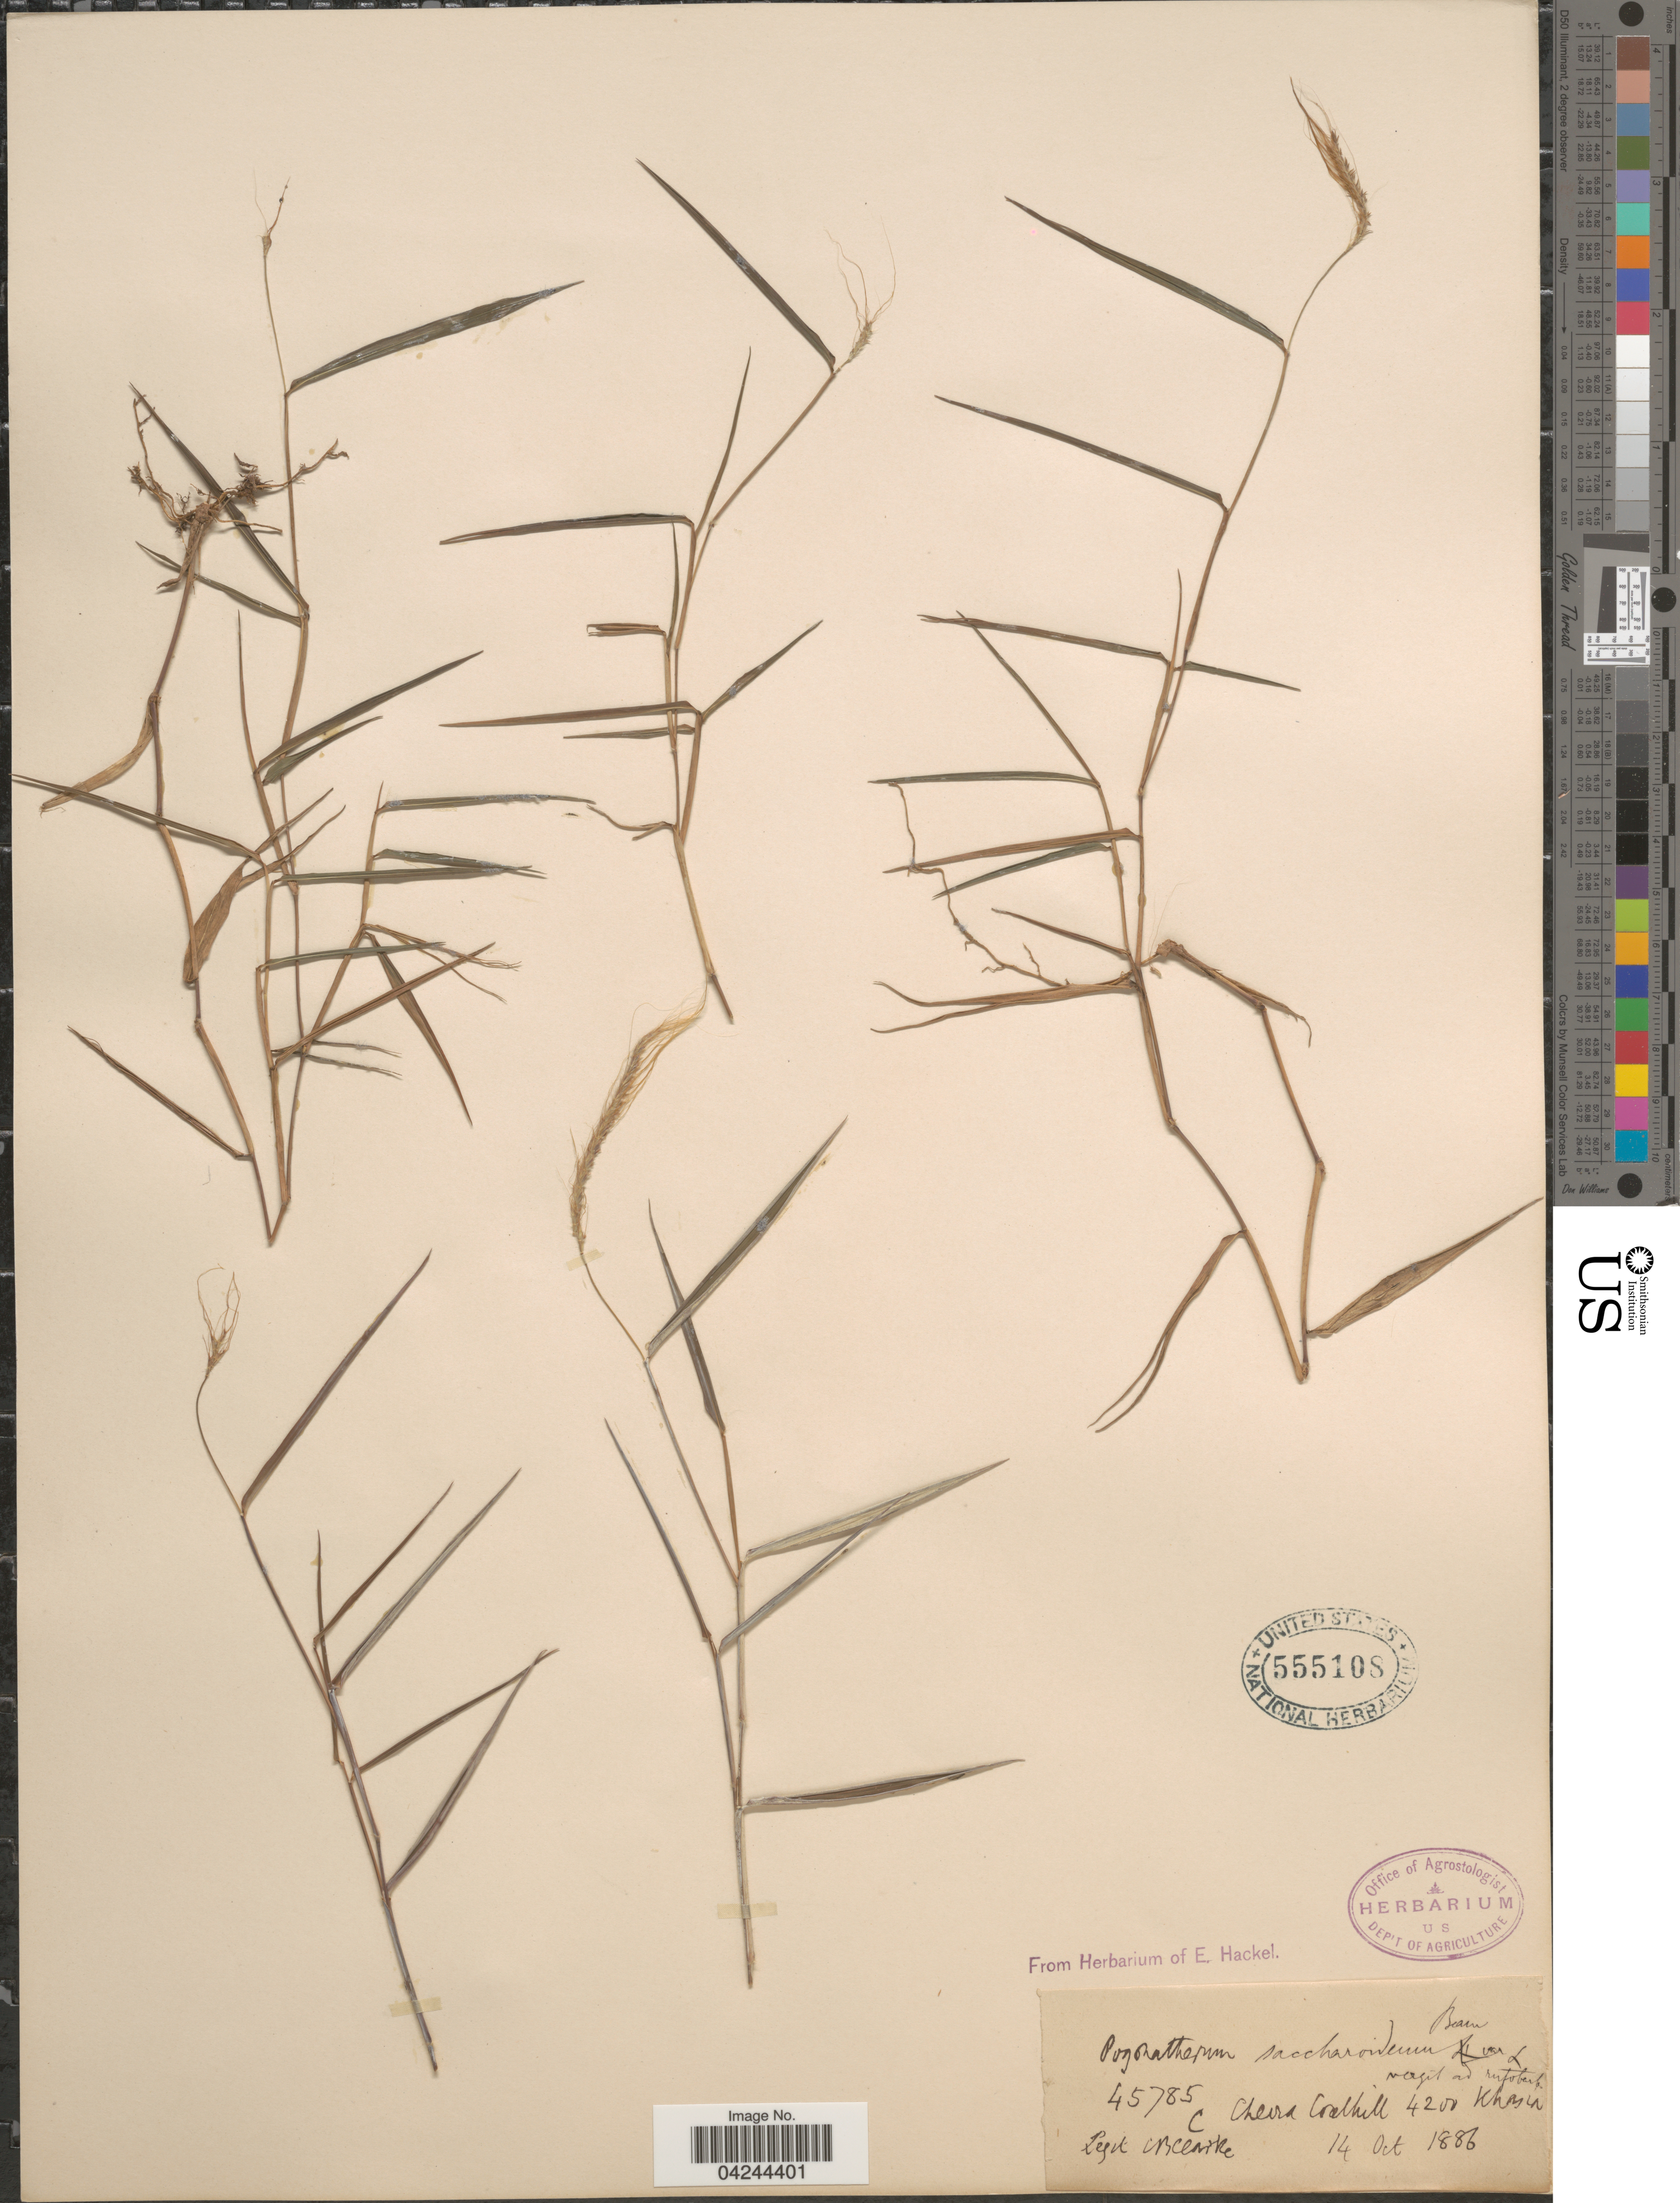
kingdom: Plantae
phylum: Tracheophyta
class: Liliopsida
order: Poales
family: Poaceae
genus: Pogonatherum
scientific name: Pogonatherum crinitum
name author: (Thunb.) Kunth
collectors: C. B. Clarke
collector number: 45785C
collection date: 1886-10-14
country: India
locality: Cherra Coalhill. Khasia.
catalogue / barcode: US 555108